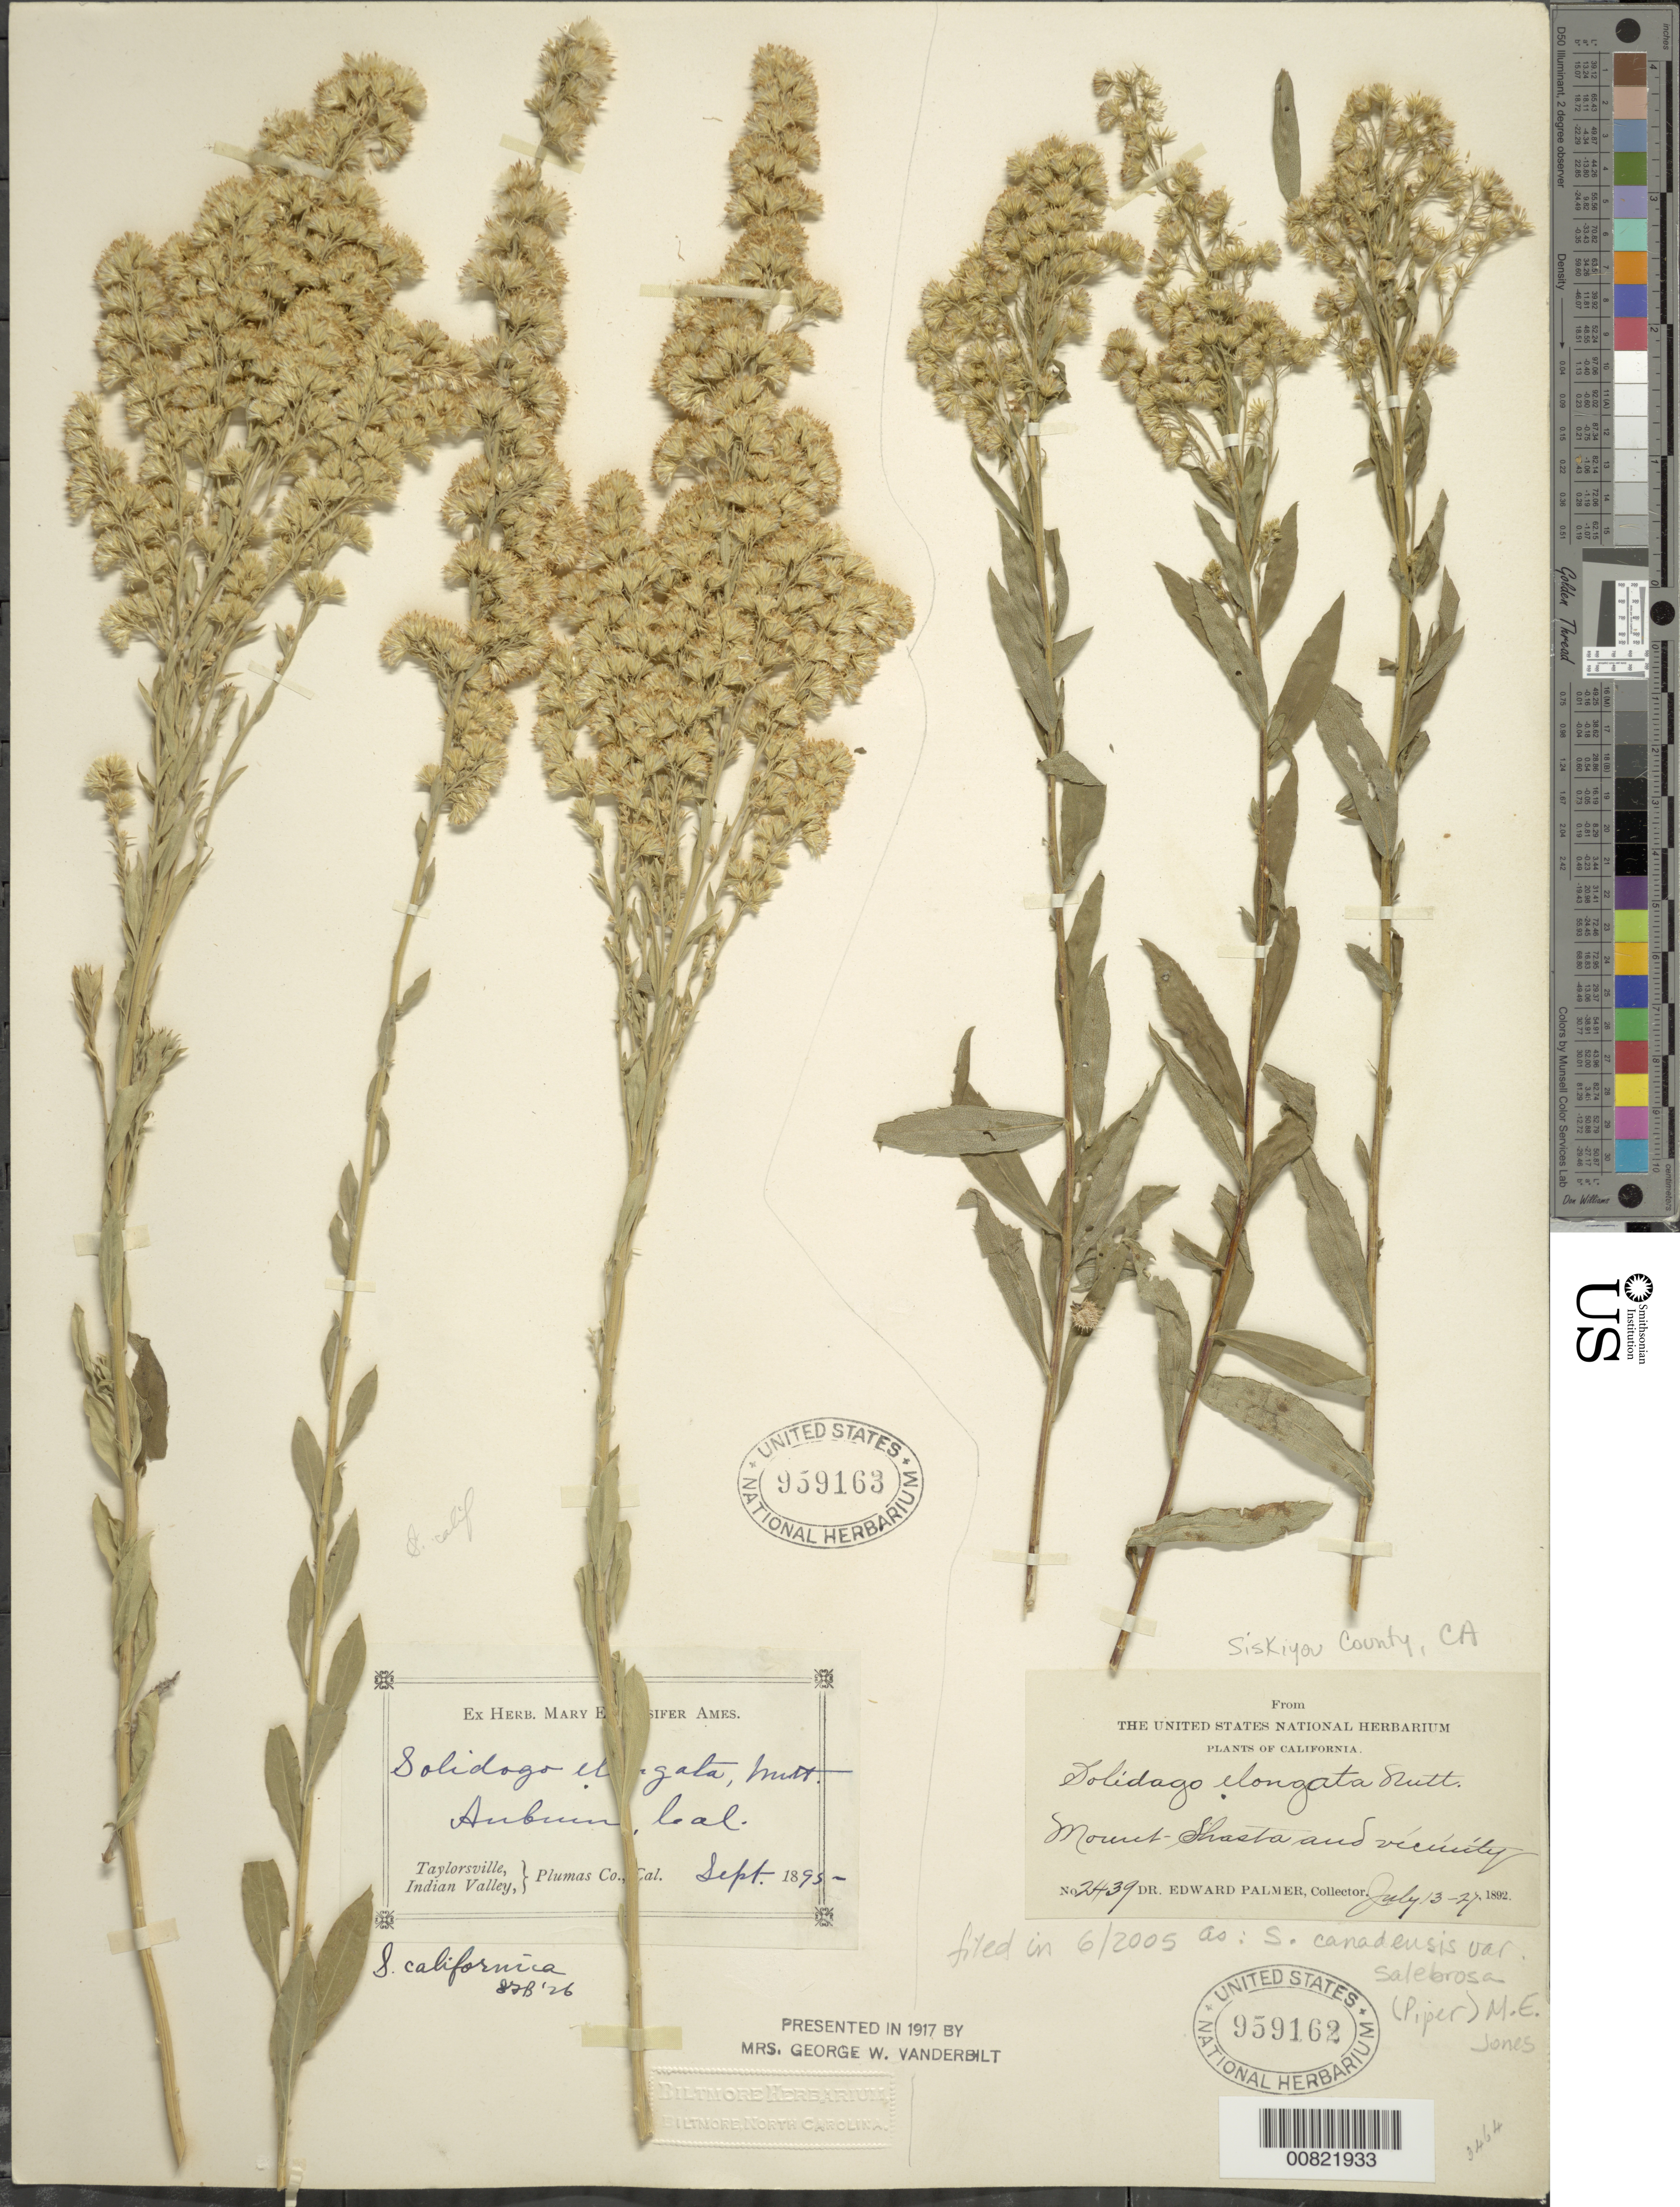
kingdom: Plantae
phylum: Tracheophyta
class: Magnoliopsida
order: Asterales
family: Asteraceae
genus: Solidago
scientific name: Solidago canadensis var. salebrosa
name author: (Piper) M.E. Jones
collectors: Pulsifer, M. E.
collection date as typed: Sep 1895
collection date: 1895-09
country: United States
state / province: California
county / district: Plumas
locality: Taylorsville, Indian Valley, Plumas County. Aubuin, California.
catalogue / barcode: US 959163-2